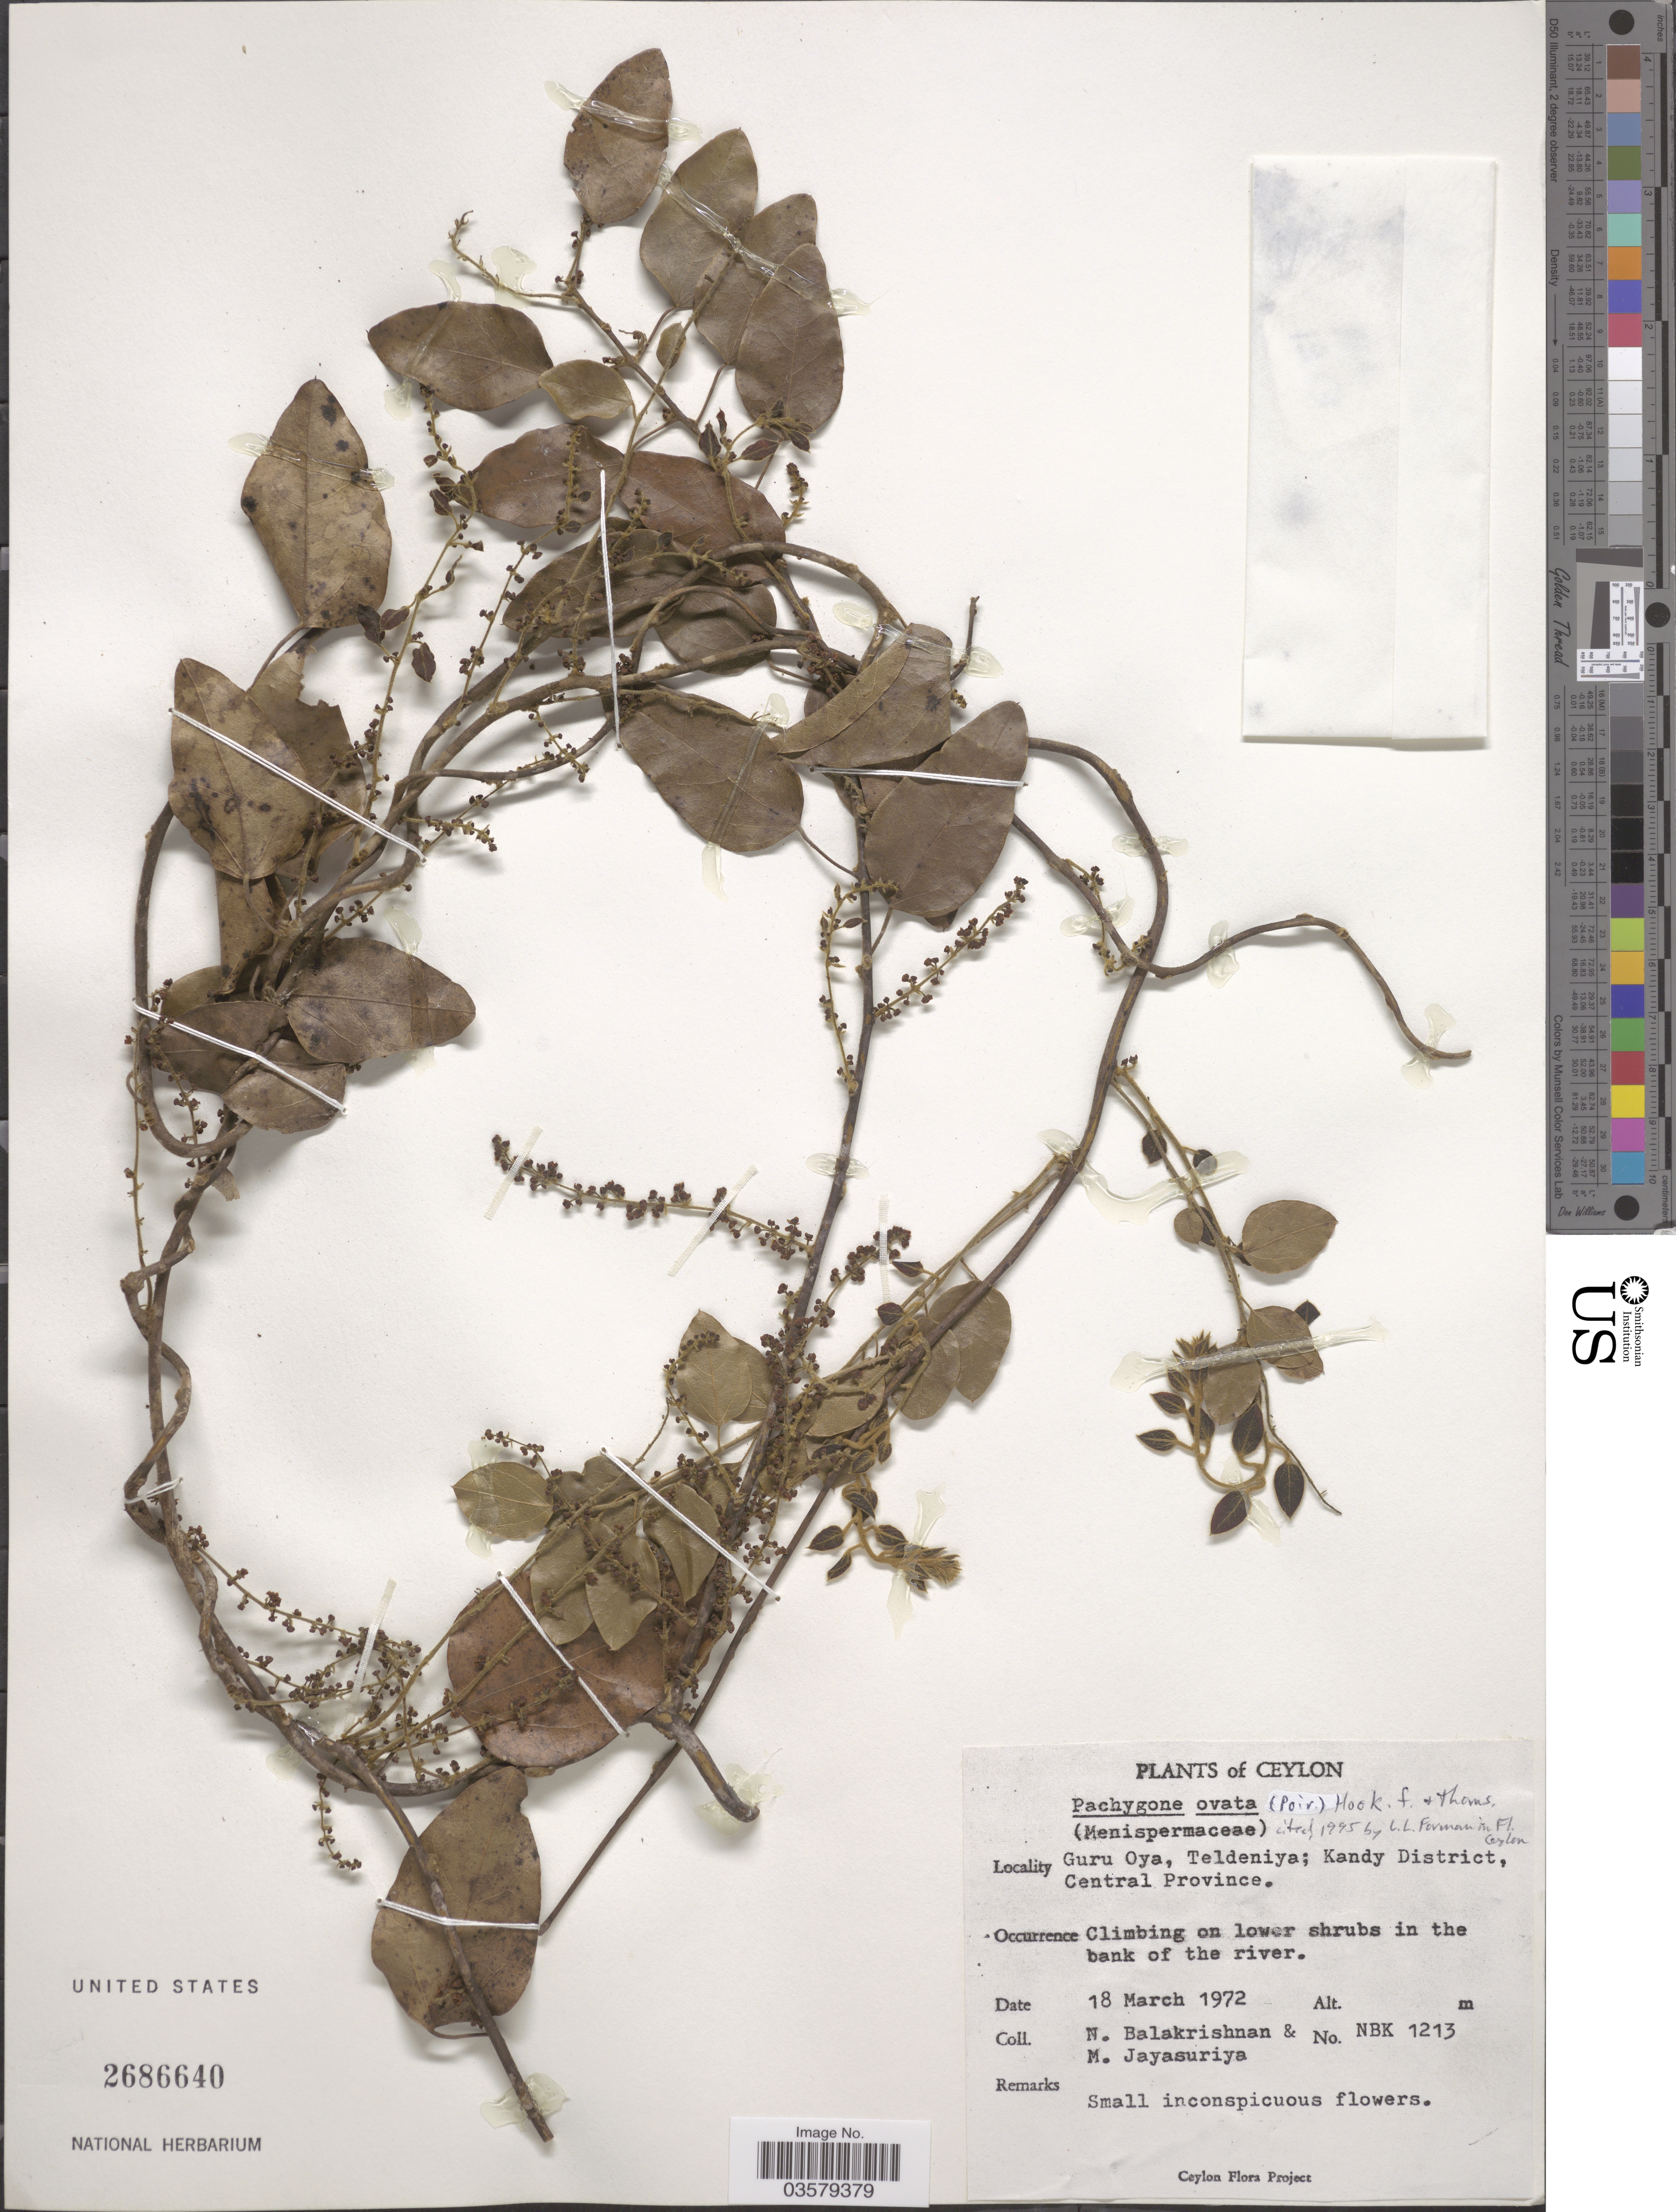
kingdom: Plantae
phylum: Tracheophyta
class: Magnoliopsida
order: Ranunculales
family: Menispermaceae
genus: Pachygone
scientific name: Pachygone ovata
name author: (Poir.) Diels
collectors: N. Balakrishnan & M. Jayasuriya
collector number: NBK 1213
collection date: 1972-03-18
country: Sri Lanka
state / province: Central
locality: Ceylon. Guru Oya, Teldeniya; Kandy District.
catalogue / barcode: US 2686640